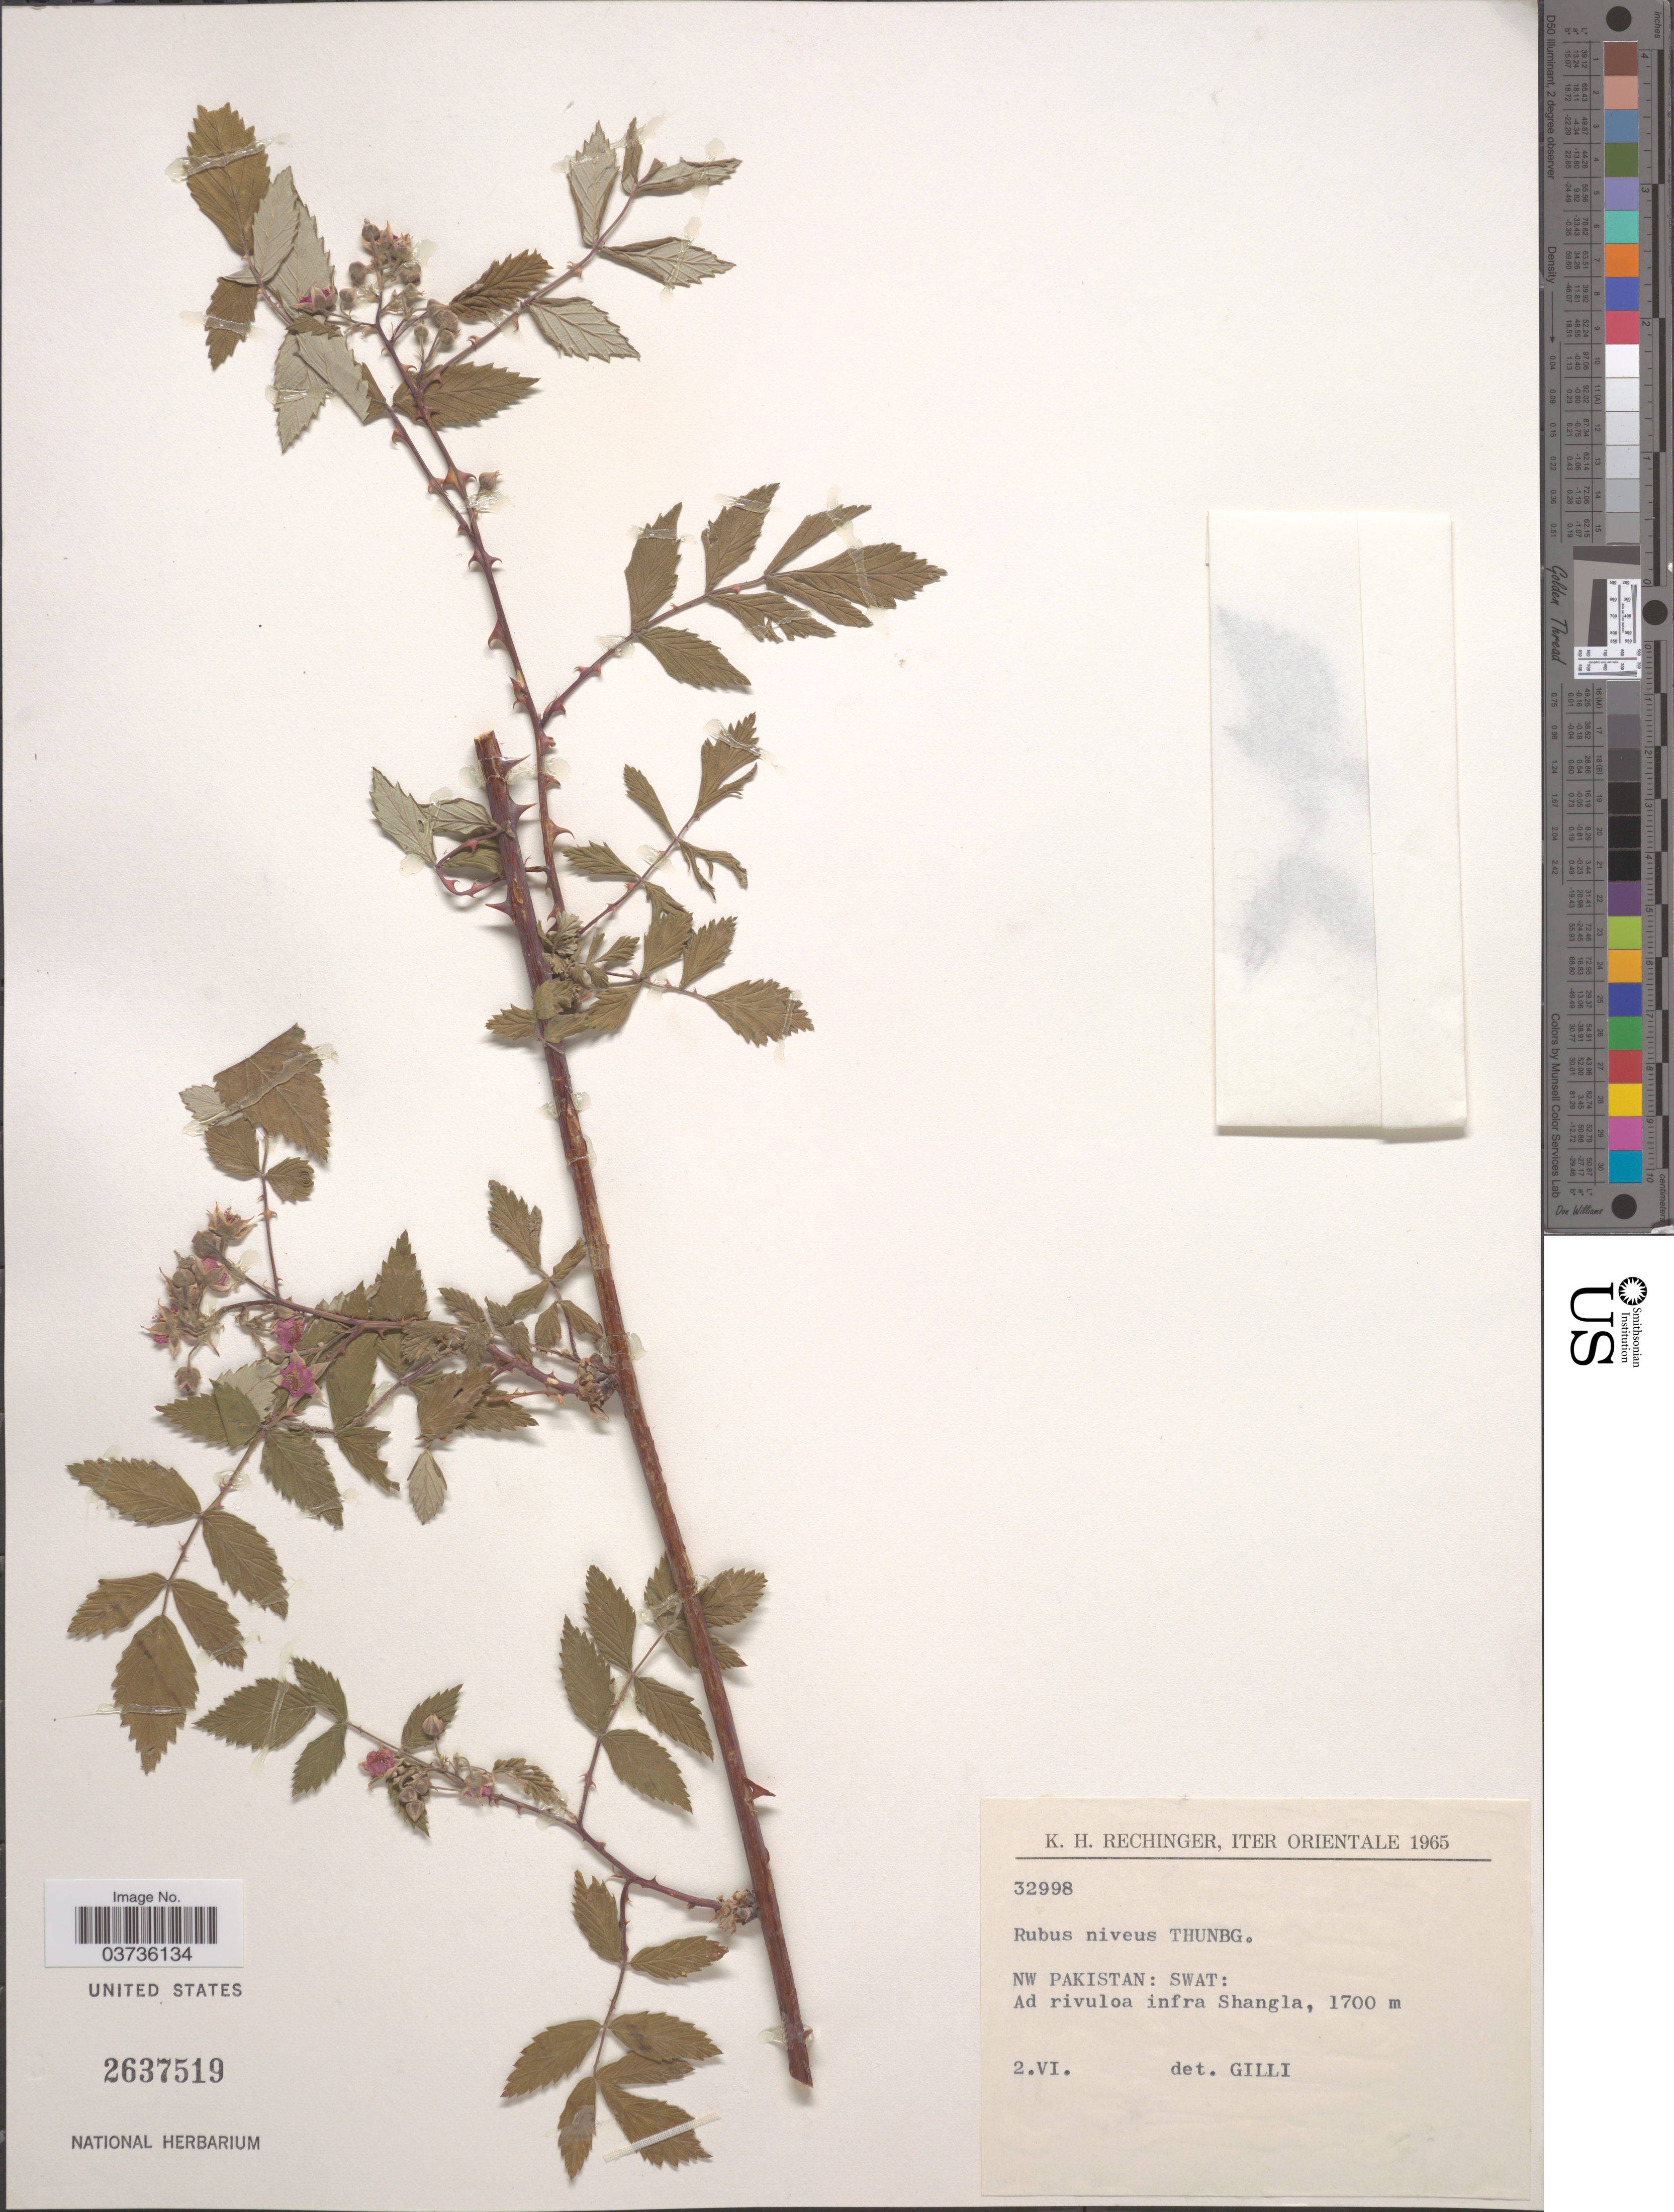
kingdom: Plantae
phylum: Tracheophyta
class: Magnoliopsida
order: Rosales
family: Rosaceae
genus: Rubus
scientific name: Rubus niveus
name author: Thunb.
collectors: K. H. Rechinger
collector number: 32998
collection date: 1965-06-02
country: Pakistan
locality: Iter Orientale. NW Pakistan: Swat: Ad rivuloa infra Shangla.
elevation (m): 1700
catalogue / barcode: US 2637519